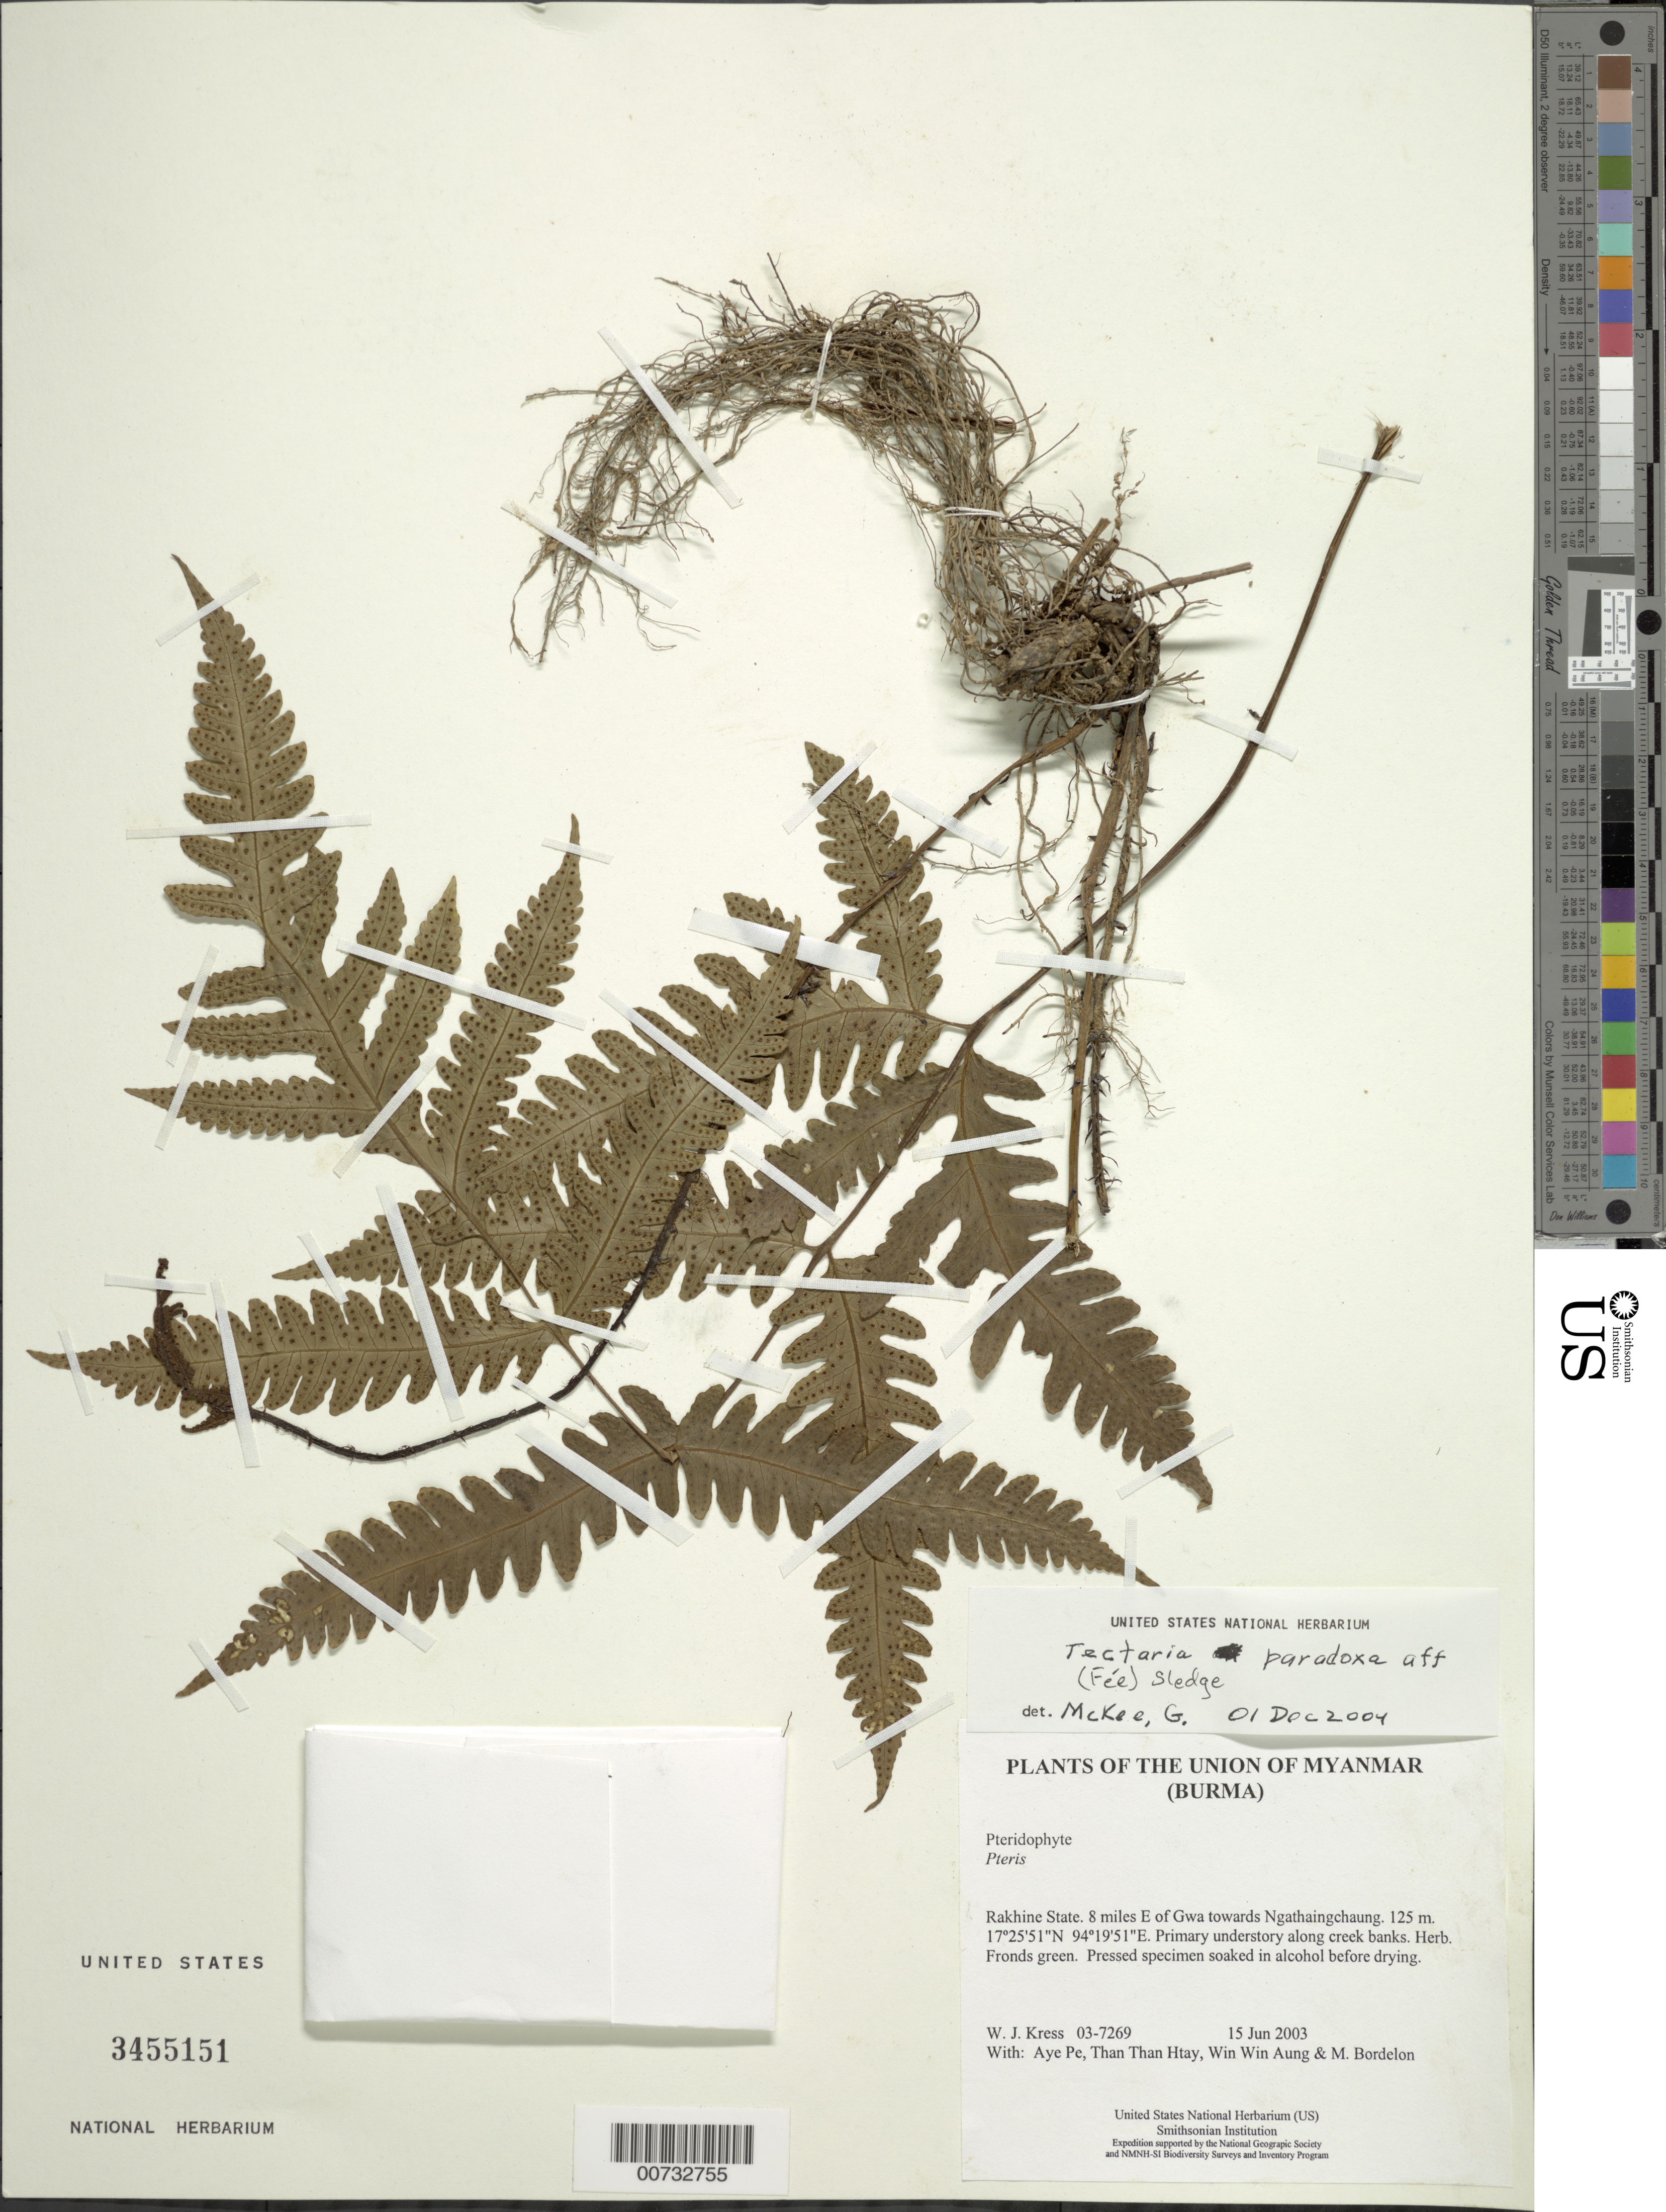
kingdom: Plantae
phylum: Tracheophyta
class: Polypodiopsida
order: Polypodiales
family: Tectariaceae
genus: Tectaria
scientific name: Tectaria paradoxa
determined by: McKee, G. S., (US), NMNH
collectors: W. J. Kress, Aye Pe, Than Than Htay, Win Win Aung & M. Bordelon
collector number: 03-7269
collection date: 2003-06-15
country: Myanmar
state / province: Rakhine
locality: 8 miles E of Gwa towards Ngathaingchaung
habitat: Primary understory along creek banks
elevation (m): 125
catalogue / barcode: US 3455151